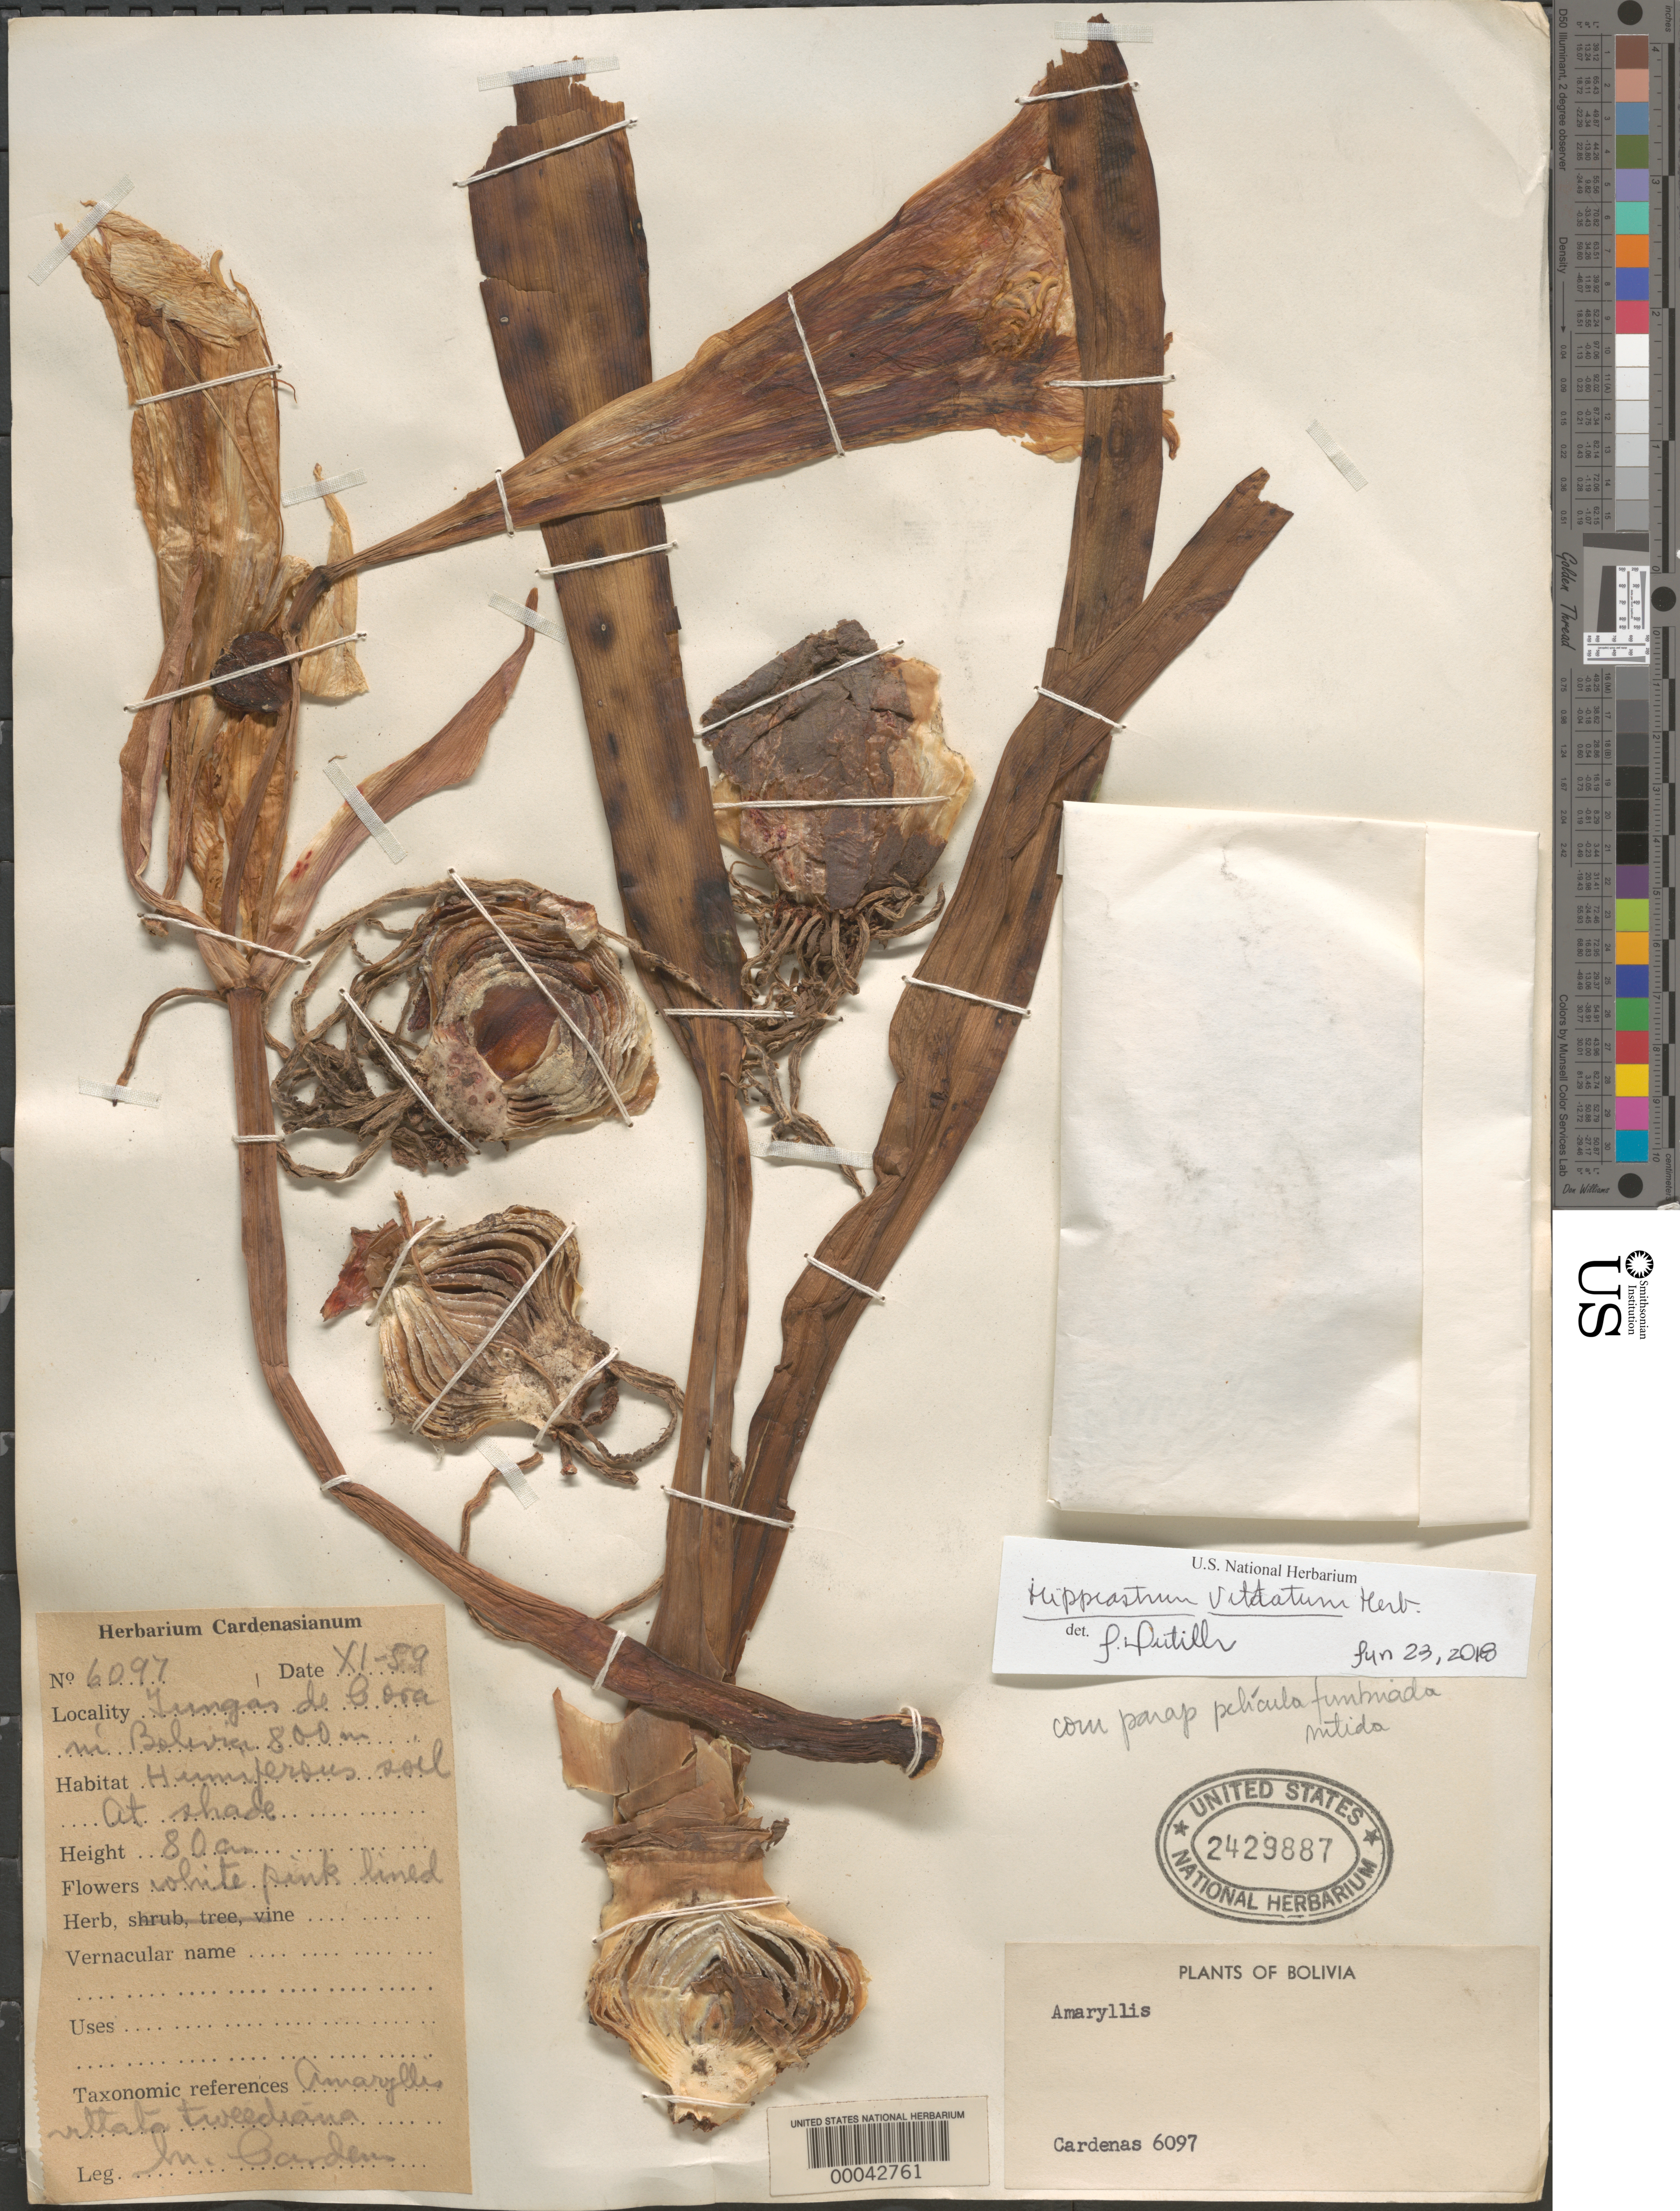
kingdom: Plantae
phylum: Tracheophyta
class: Liliopsida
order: Asparagales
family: Amaryllidaceae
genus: Hippeastrum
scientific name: Hippeastrum vittatum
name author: (L'Hér.) Herb.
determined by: Dutilh, Julie H. A.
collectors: M. Cárdenas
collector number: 6097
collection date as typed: Nov 1959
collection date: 1959-11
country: Bolivia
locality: Tungas de cora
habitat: Humiferous soil at shade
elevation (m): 800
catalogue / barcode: US 2429887